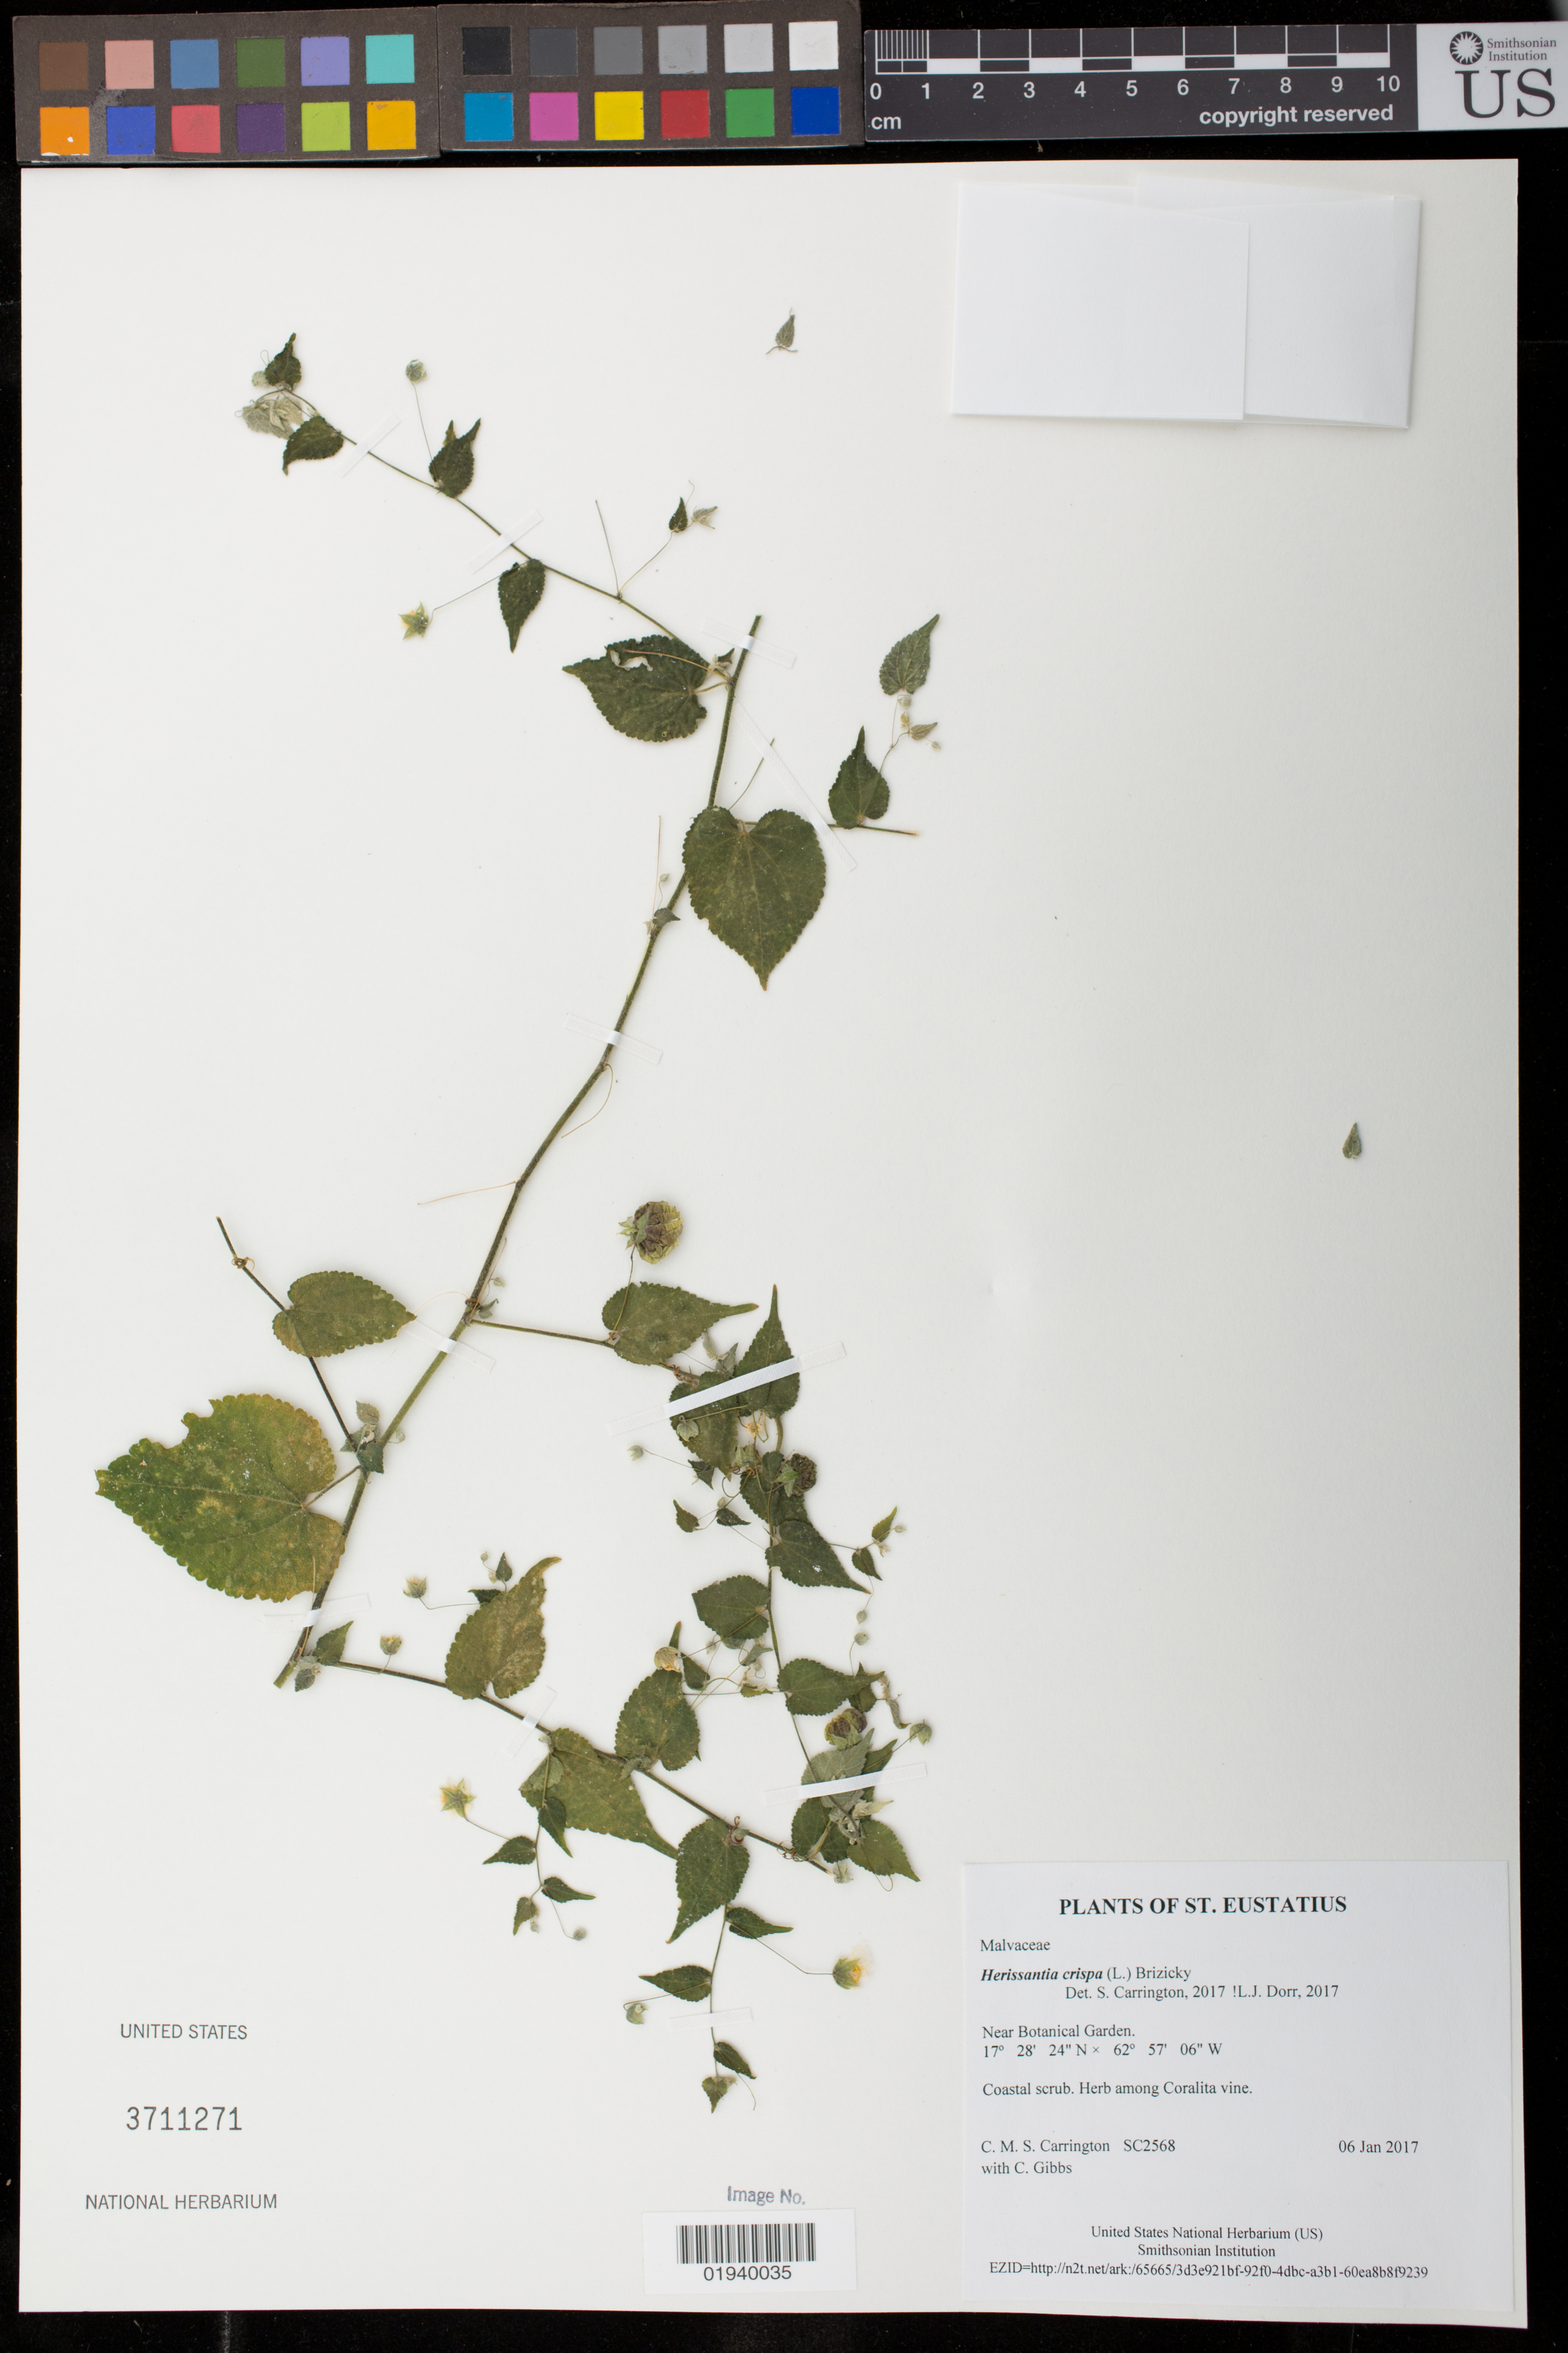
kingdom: Plantae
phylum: Tracheophyta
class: Magnoliopsida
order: Malvales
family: Malvaceae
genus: Herissantia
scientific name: Herissantia crispa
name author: (L.) Brizicky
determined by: Carrington, C. M. S.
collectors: C. M. S. Carrington & C. Gibbs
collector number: SC2568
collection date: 2017-01-06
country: Netherlands Antilles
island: St. Eustatius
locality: near Botanical Garden.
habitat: Coastal scrub.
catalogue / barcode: US 3711271